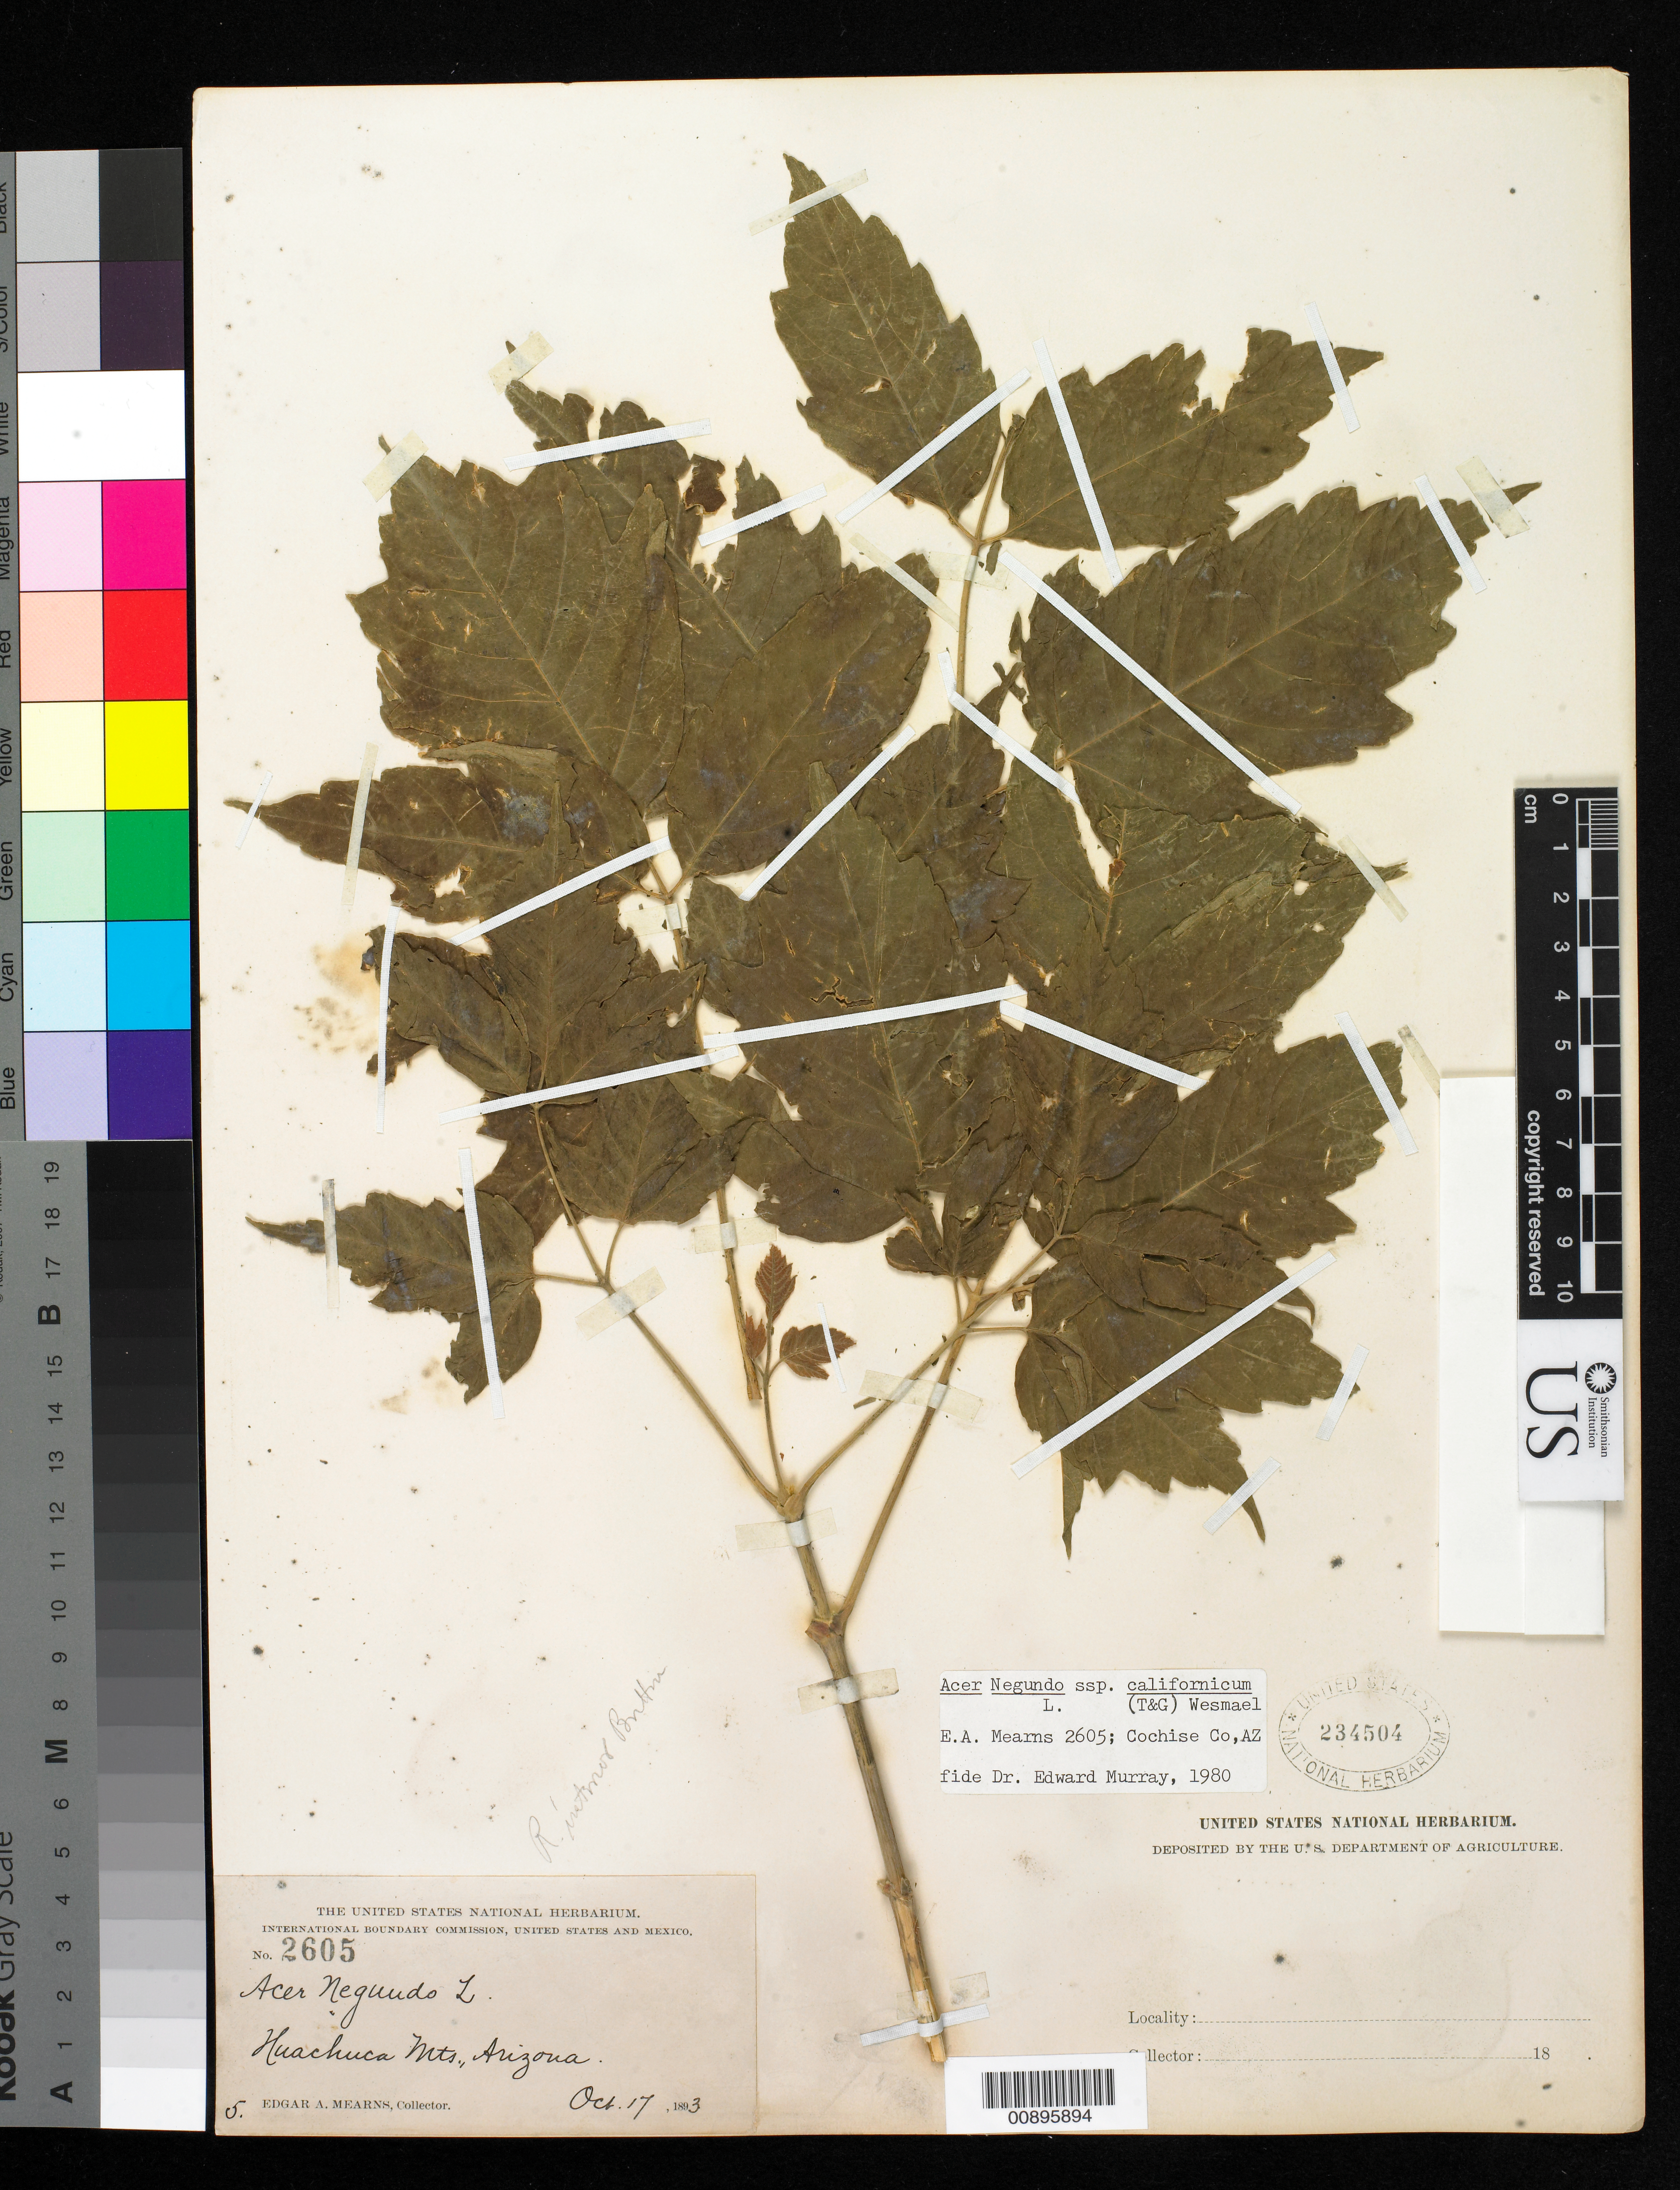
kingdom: Plantae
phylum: Tracheophyta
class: Magnoliopsida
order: Sapindales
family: Sapindaceae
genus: Acer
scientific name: Acer negundo subsp. californicum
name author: (Torr. & A. Gray) Wesm.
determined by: Murray, A. E.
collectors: E. A. Mearns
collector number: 2605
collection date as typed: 17 Oct 1893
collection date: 1893-10-17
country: United States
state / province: Arizona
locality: Huachuca Mts.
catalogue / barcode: US 234504